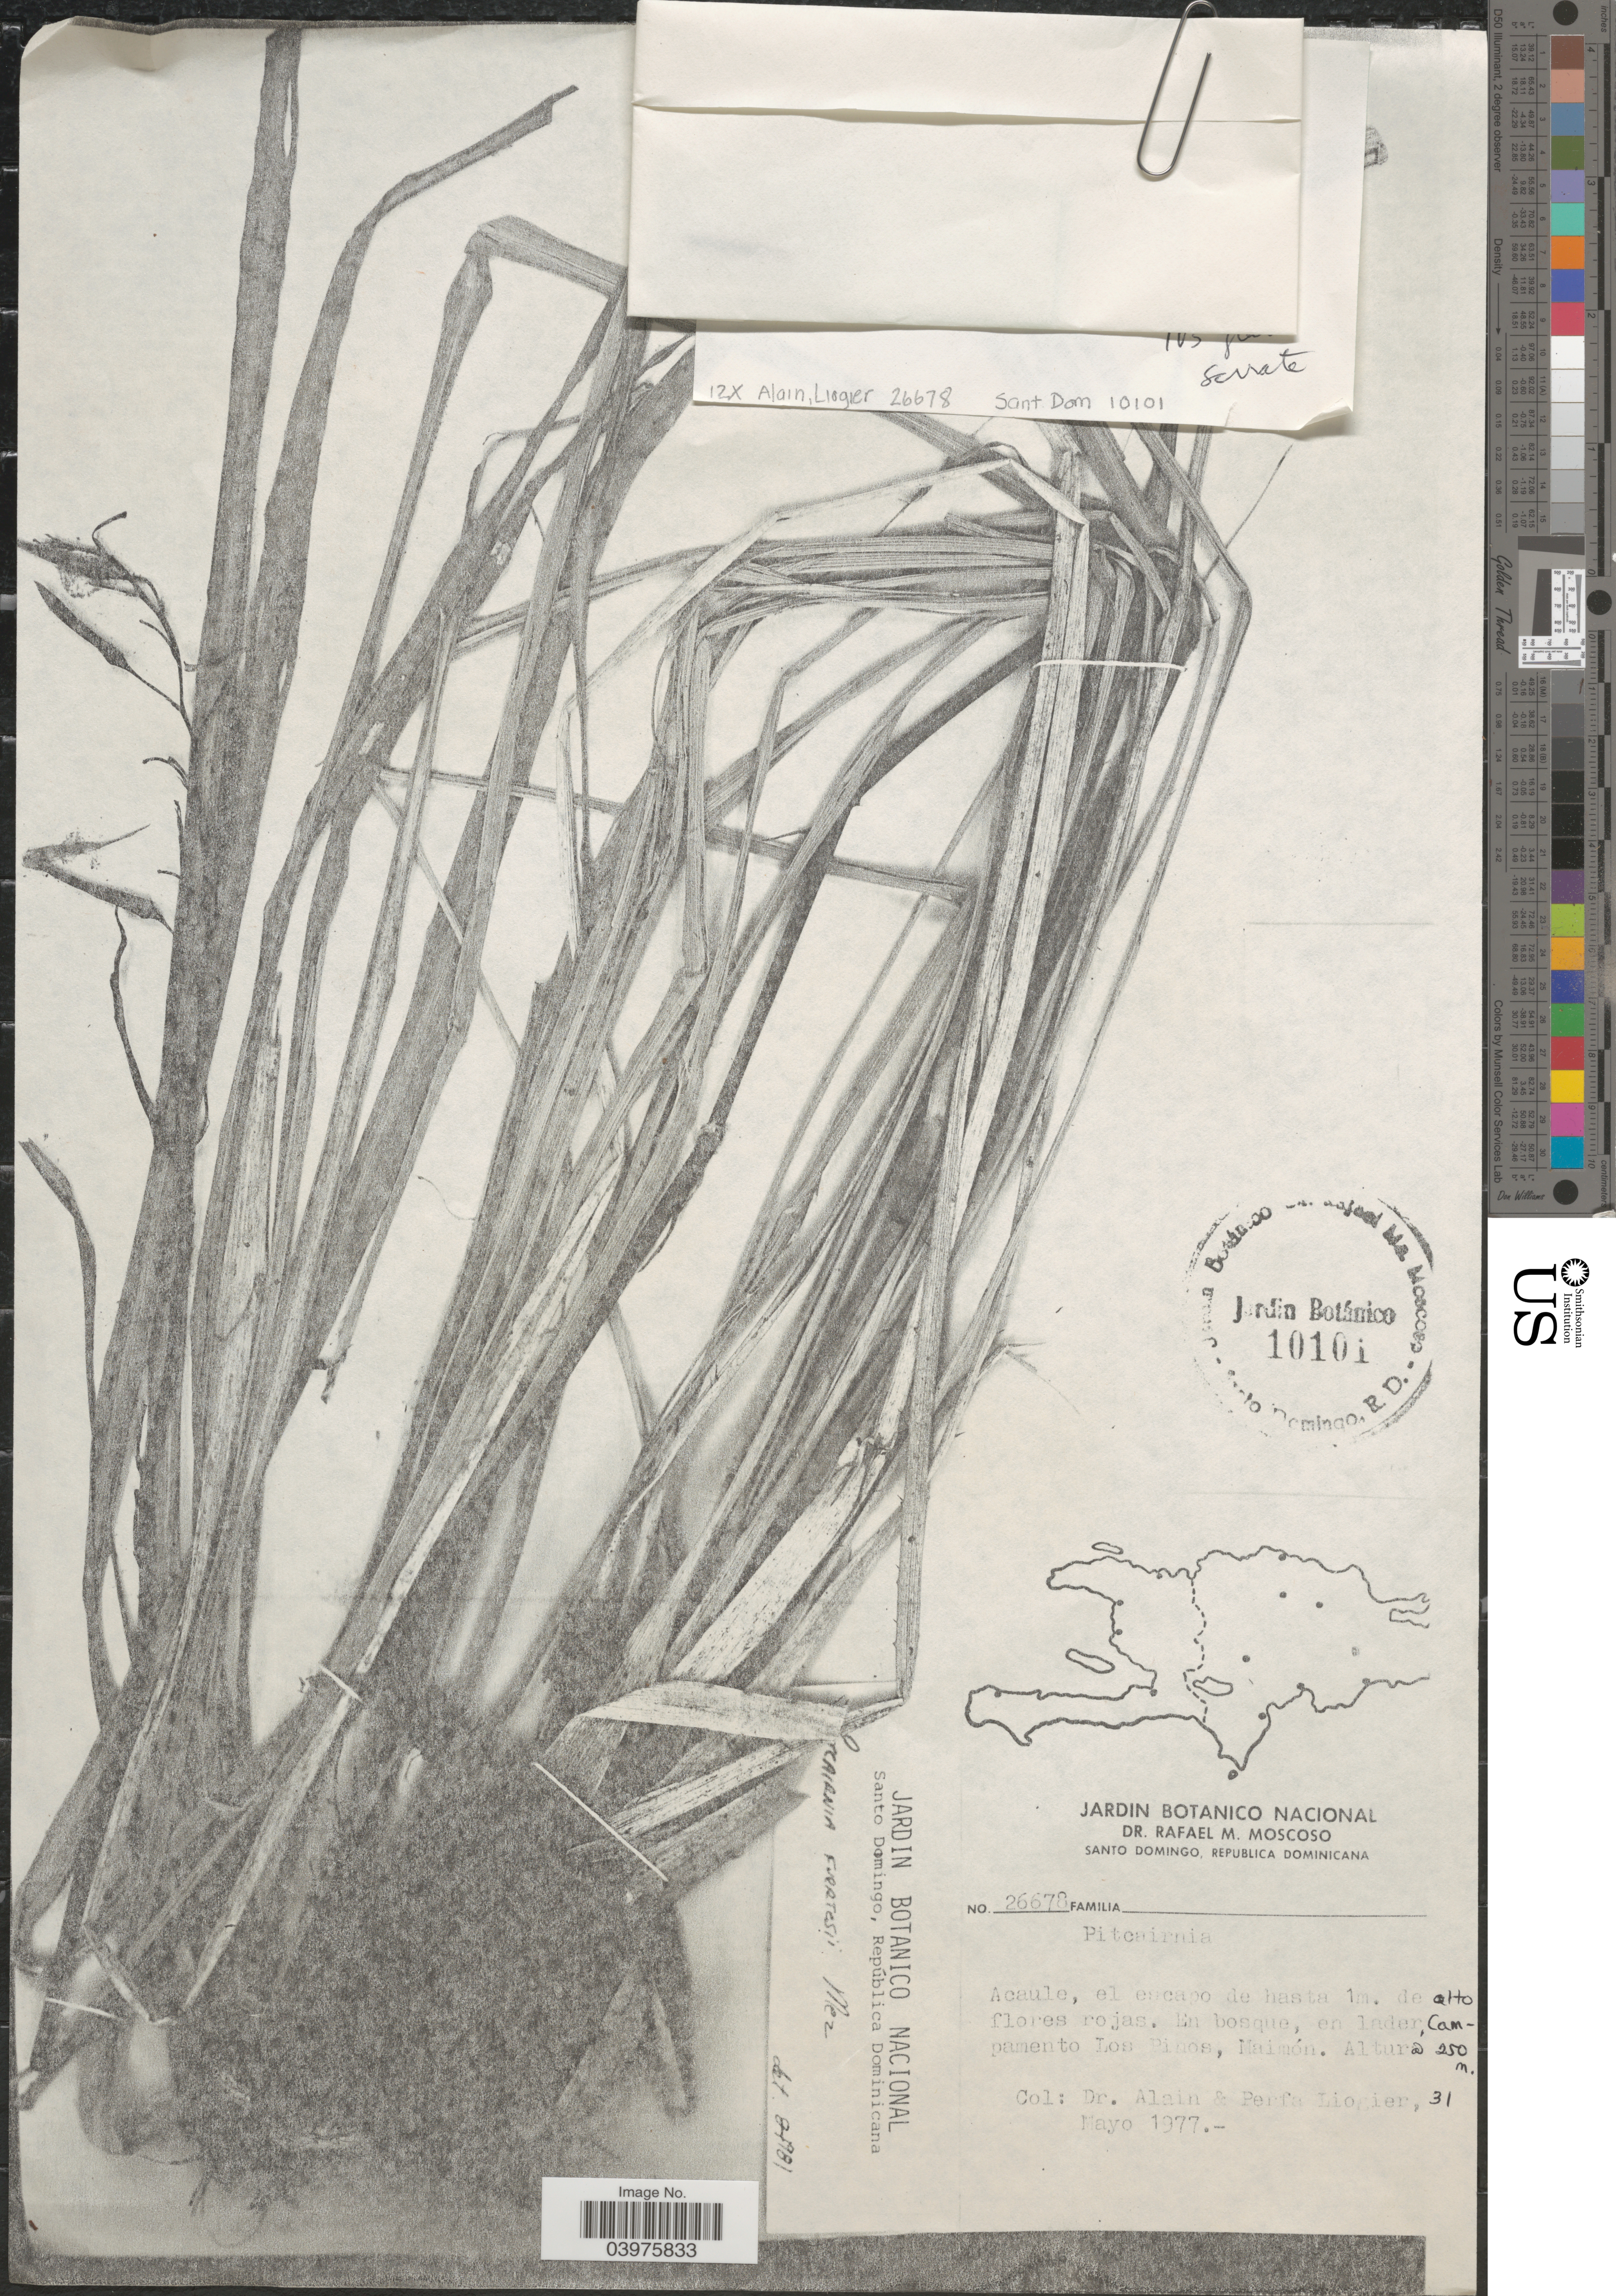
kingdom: Plantae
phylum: Tracheophyta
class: Liliopsida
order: Poales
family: Bromeliaceae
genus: Pitcairnia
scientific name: Pitcairnia jimenezii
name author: L.B. Sm.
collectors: Alain & P. Liogier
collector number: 26678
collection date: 1977-05-31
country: Dominican Republic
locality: Campamento Los Pinos, Maimón.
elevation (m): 250